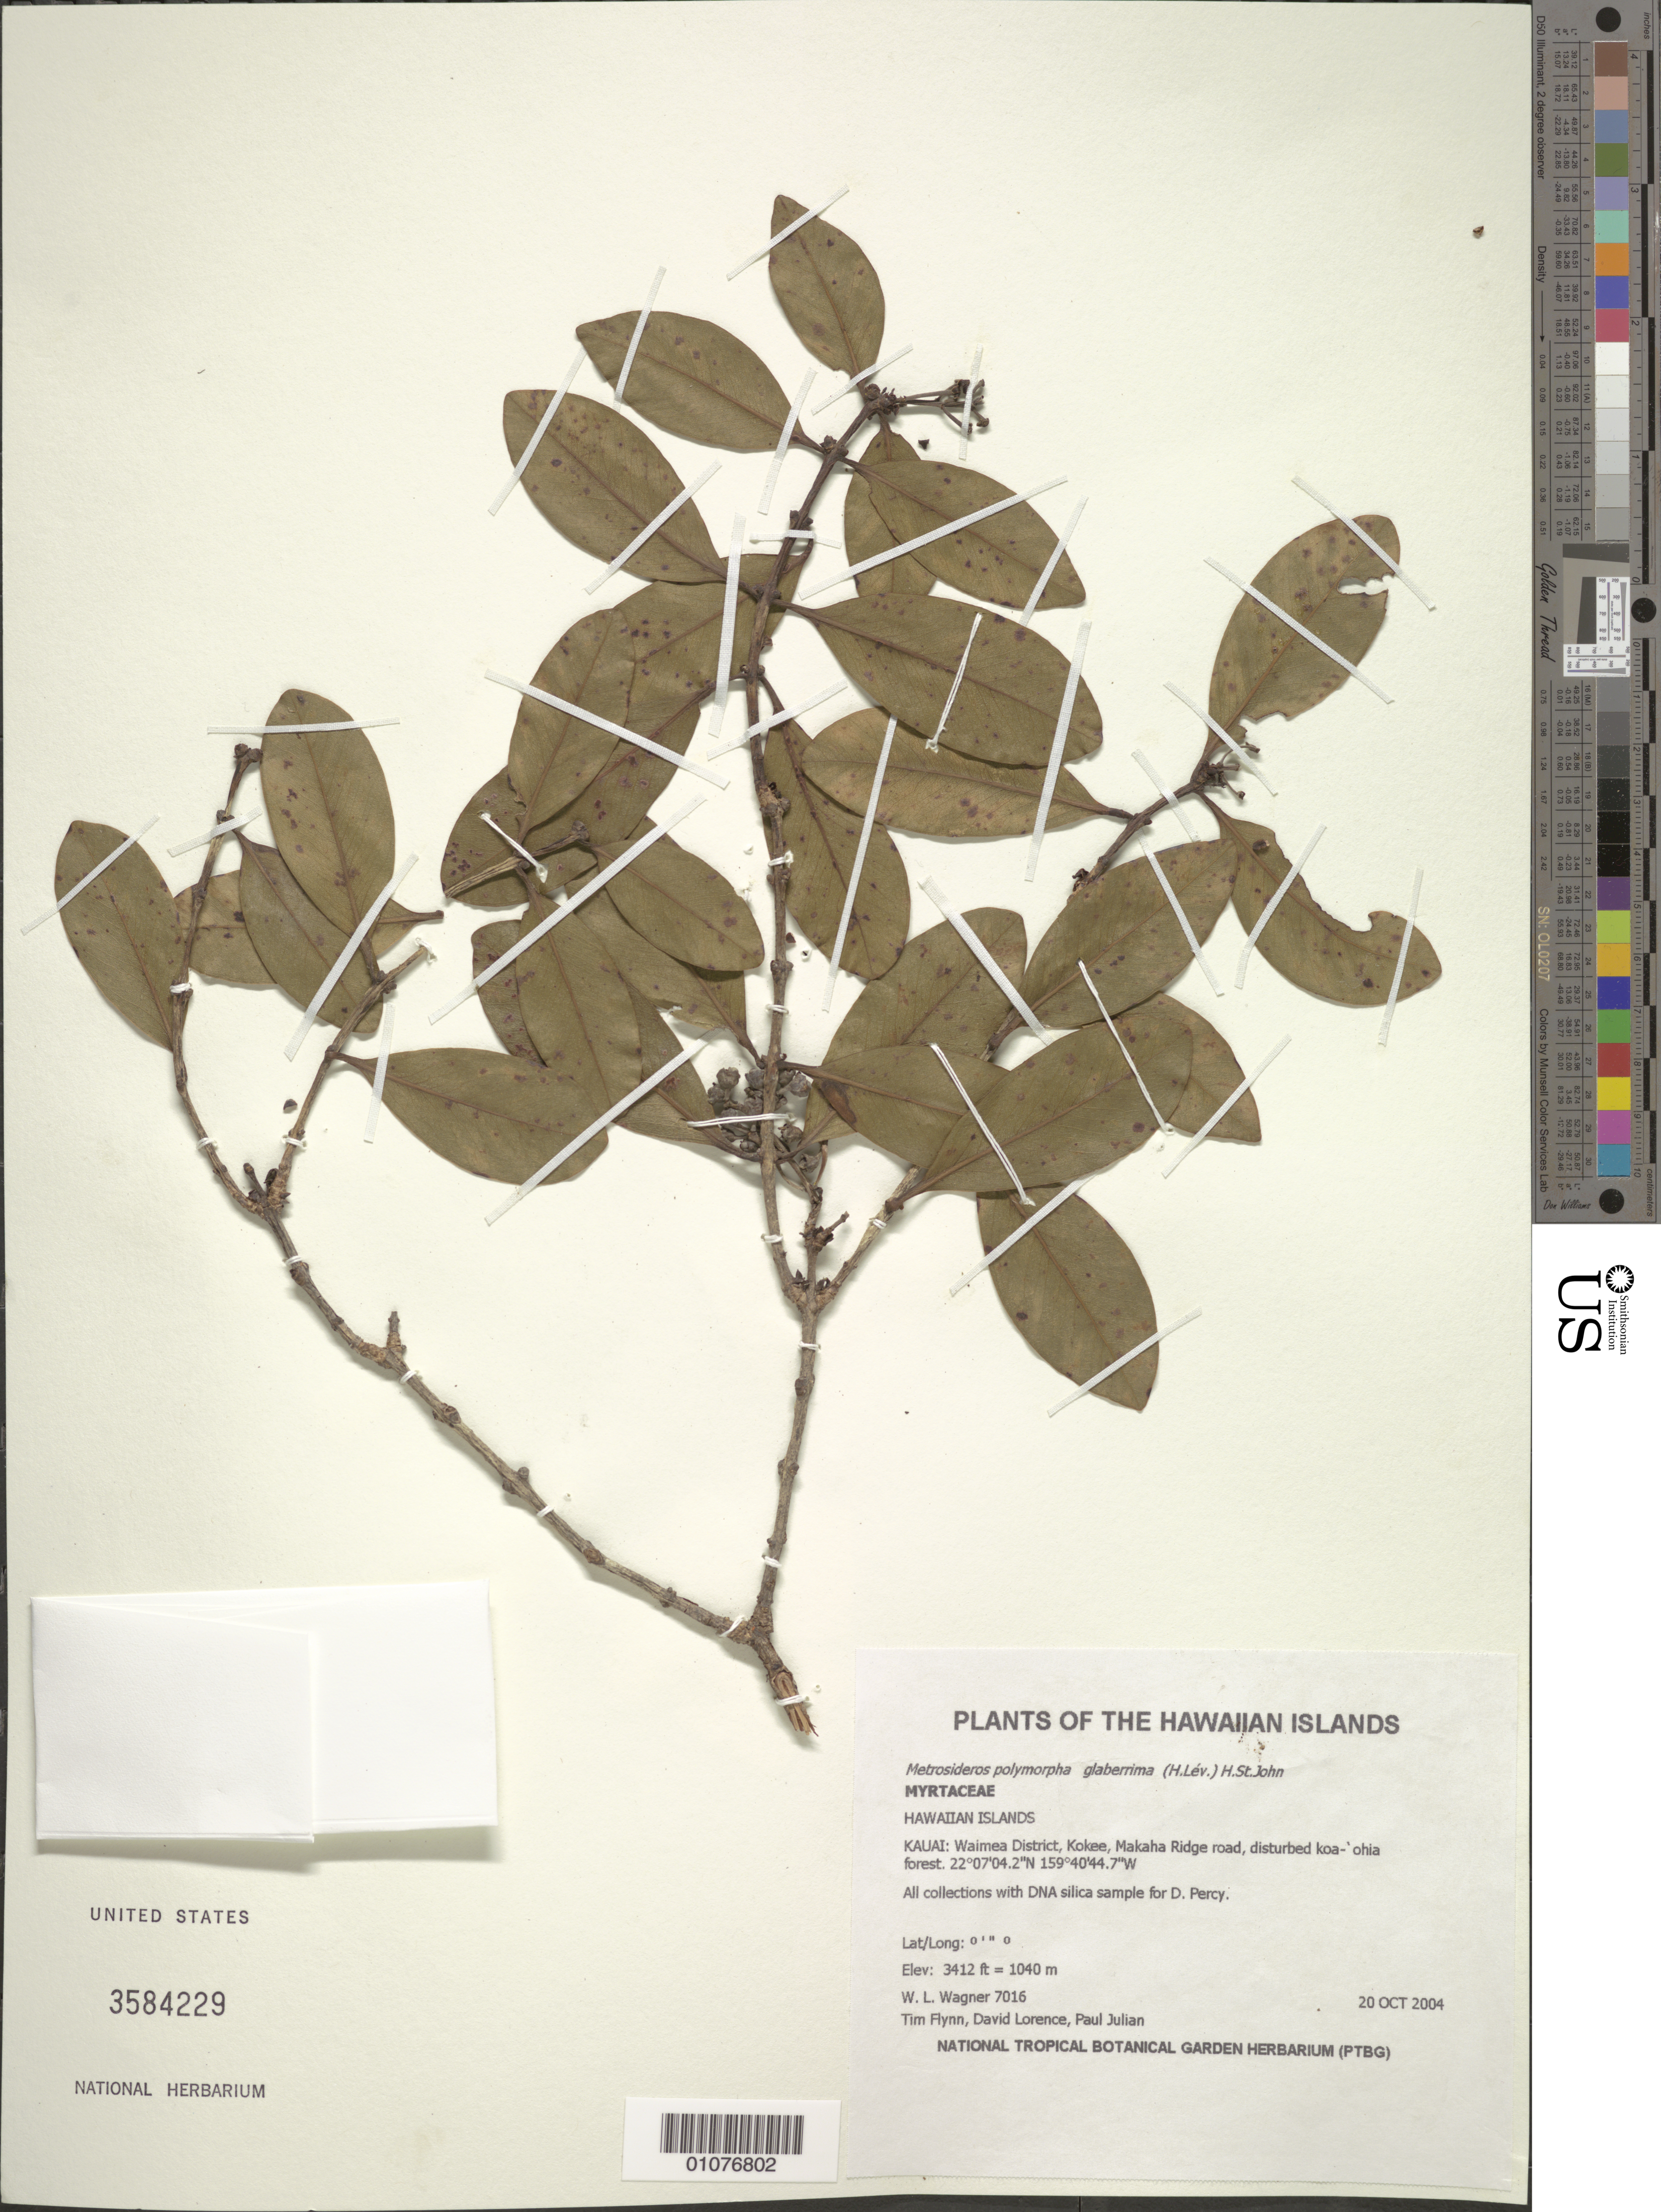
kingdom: Plantae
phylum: Tracheophyta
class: Magnoliopsida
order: Myrtales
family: Myrtaceae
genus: Metrosideros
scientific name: Metrosideros polymorpha var. glaberrima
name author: (H. Lév.) H. St. John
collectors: W. L. Wagner, T. W. Flynn, D. Lorence & P. Julian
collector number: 7016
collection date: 2004-10-20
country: United States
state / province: Hawaii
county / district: Kauai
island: Kaua'i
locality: Waimea District, Kokee, Makaha Ridge road.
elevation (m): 1040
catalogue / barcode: US 3584229